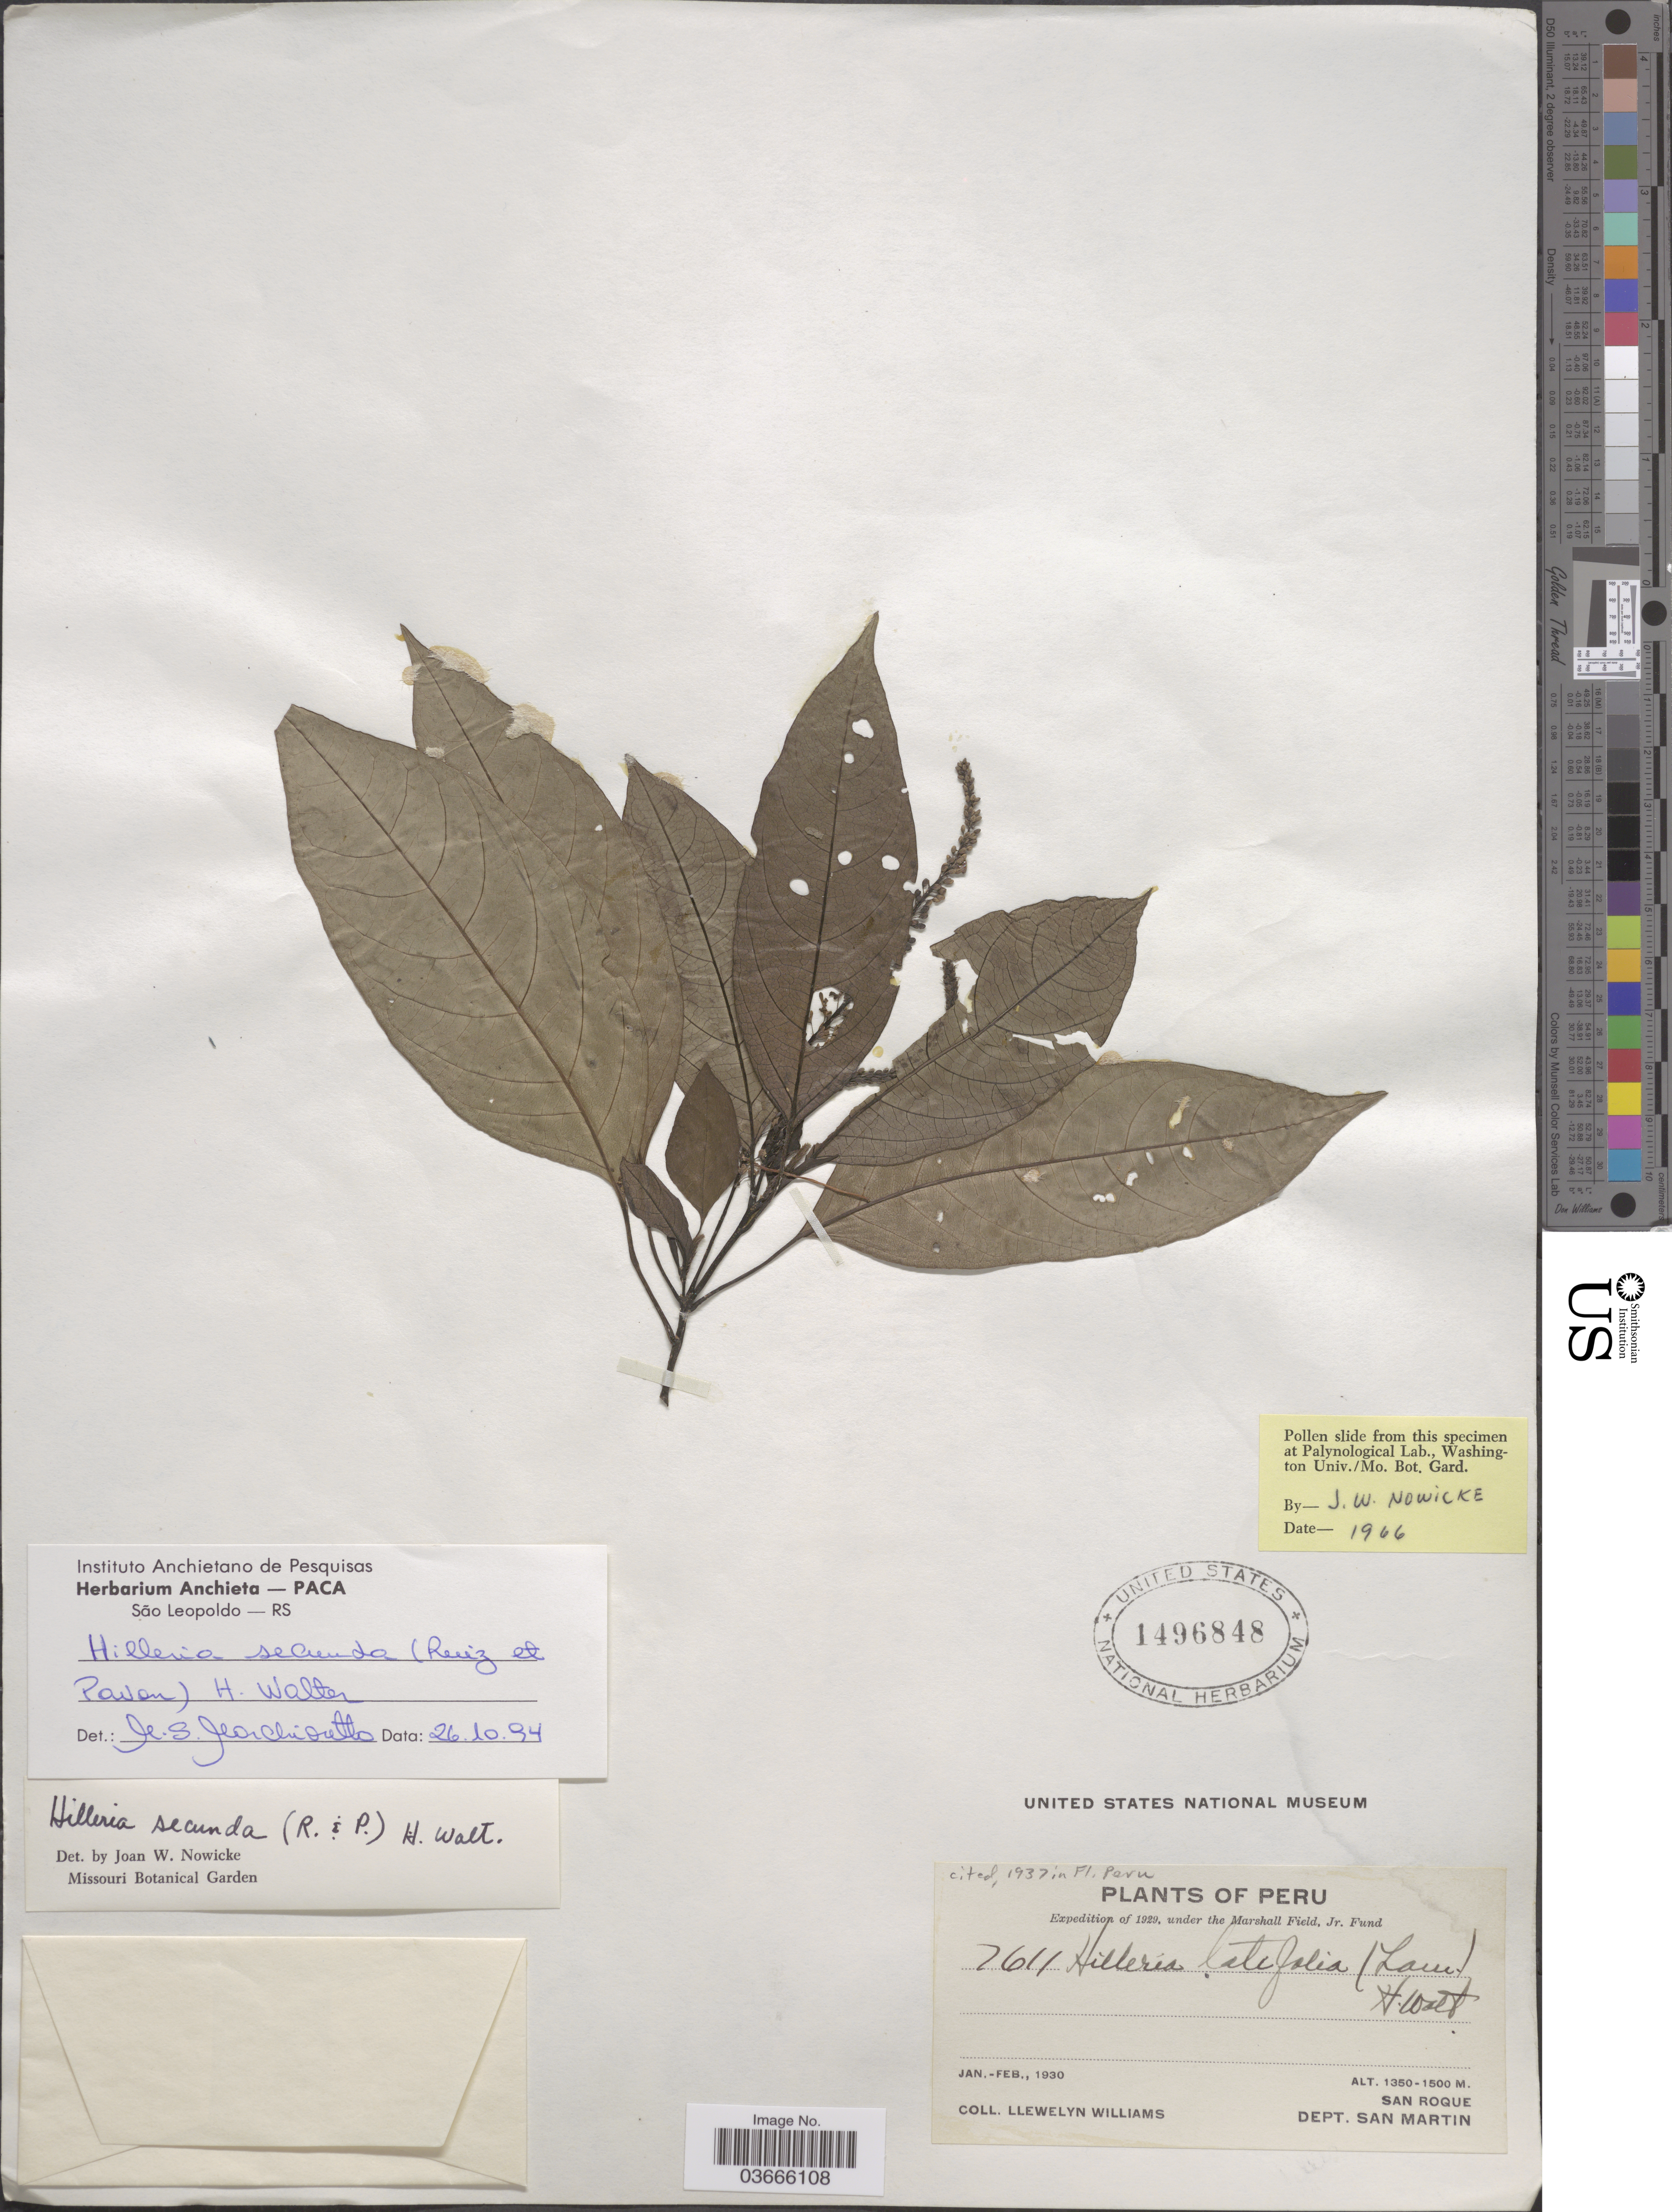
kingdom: Plantae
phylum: Tracheophyta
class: Magnoliopsida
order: Caryophyllales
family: Phytolaccaceae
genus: Hilleria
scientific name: Hilleria secunda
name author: (Ruiz & Pav.) H. Walter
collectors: Ll. Williams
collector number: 7611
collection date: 1930-01/1930-02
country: Peru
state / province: San Martín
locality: San Roque. Dept. San Martin.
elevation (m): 1350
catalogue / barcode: US 1496848